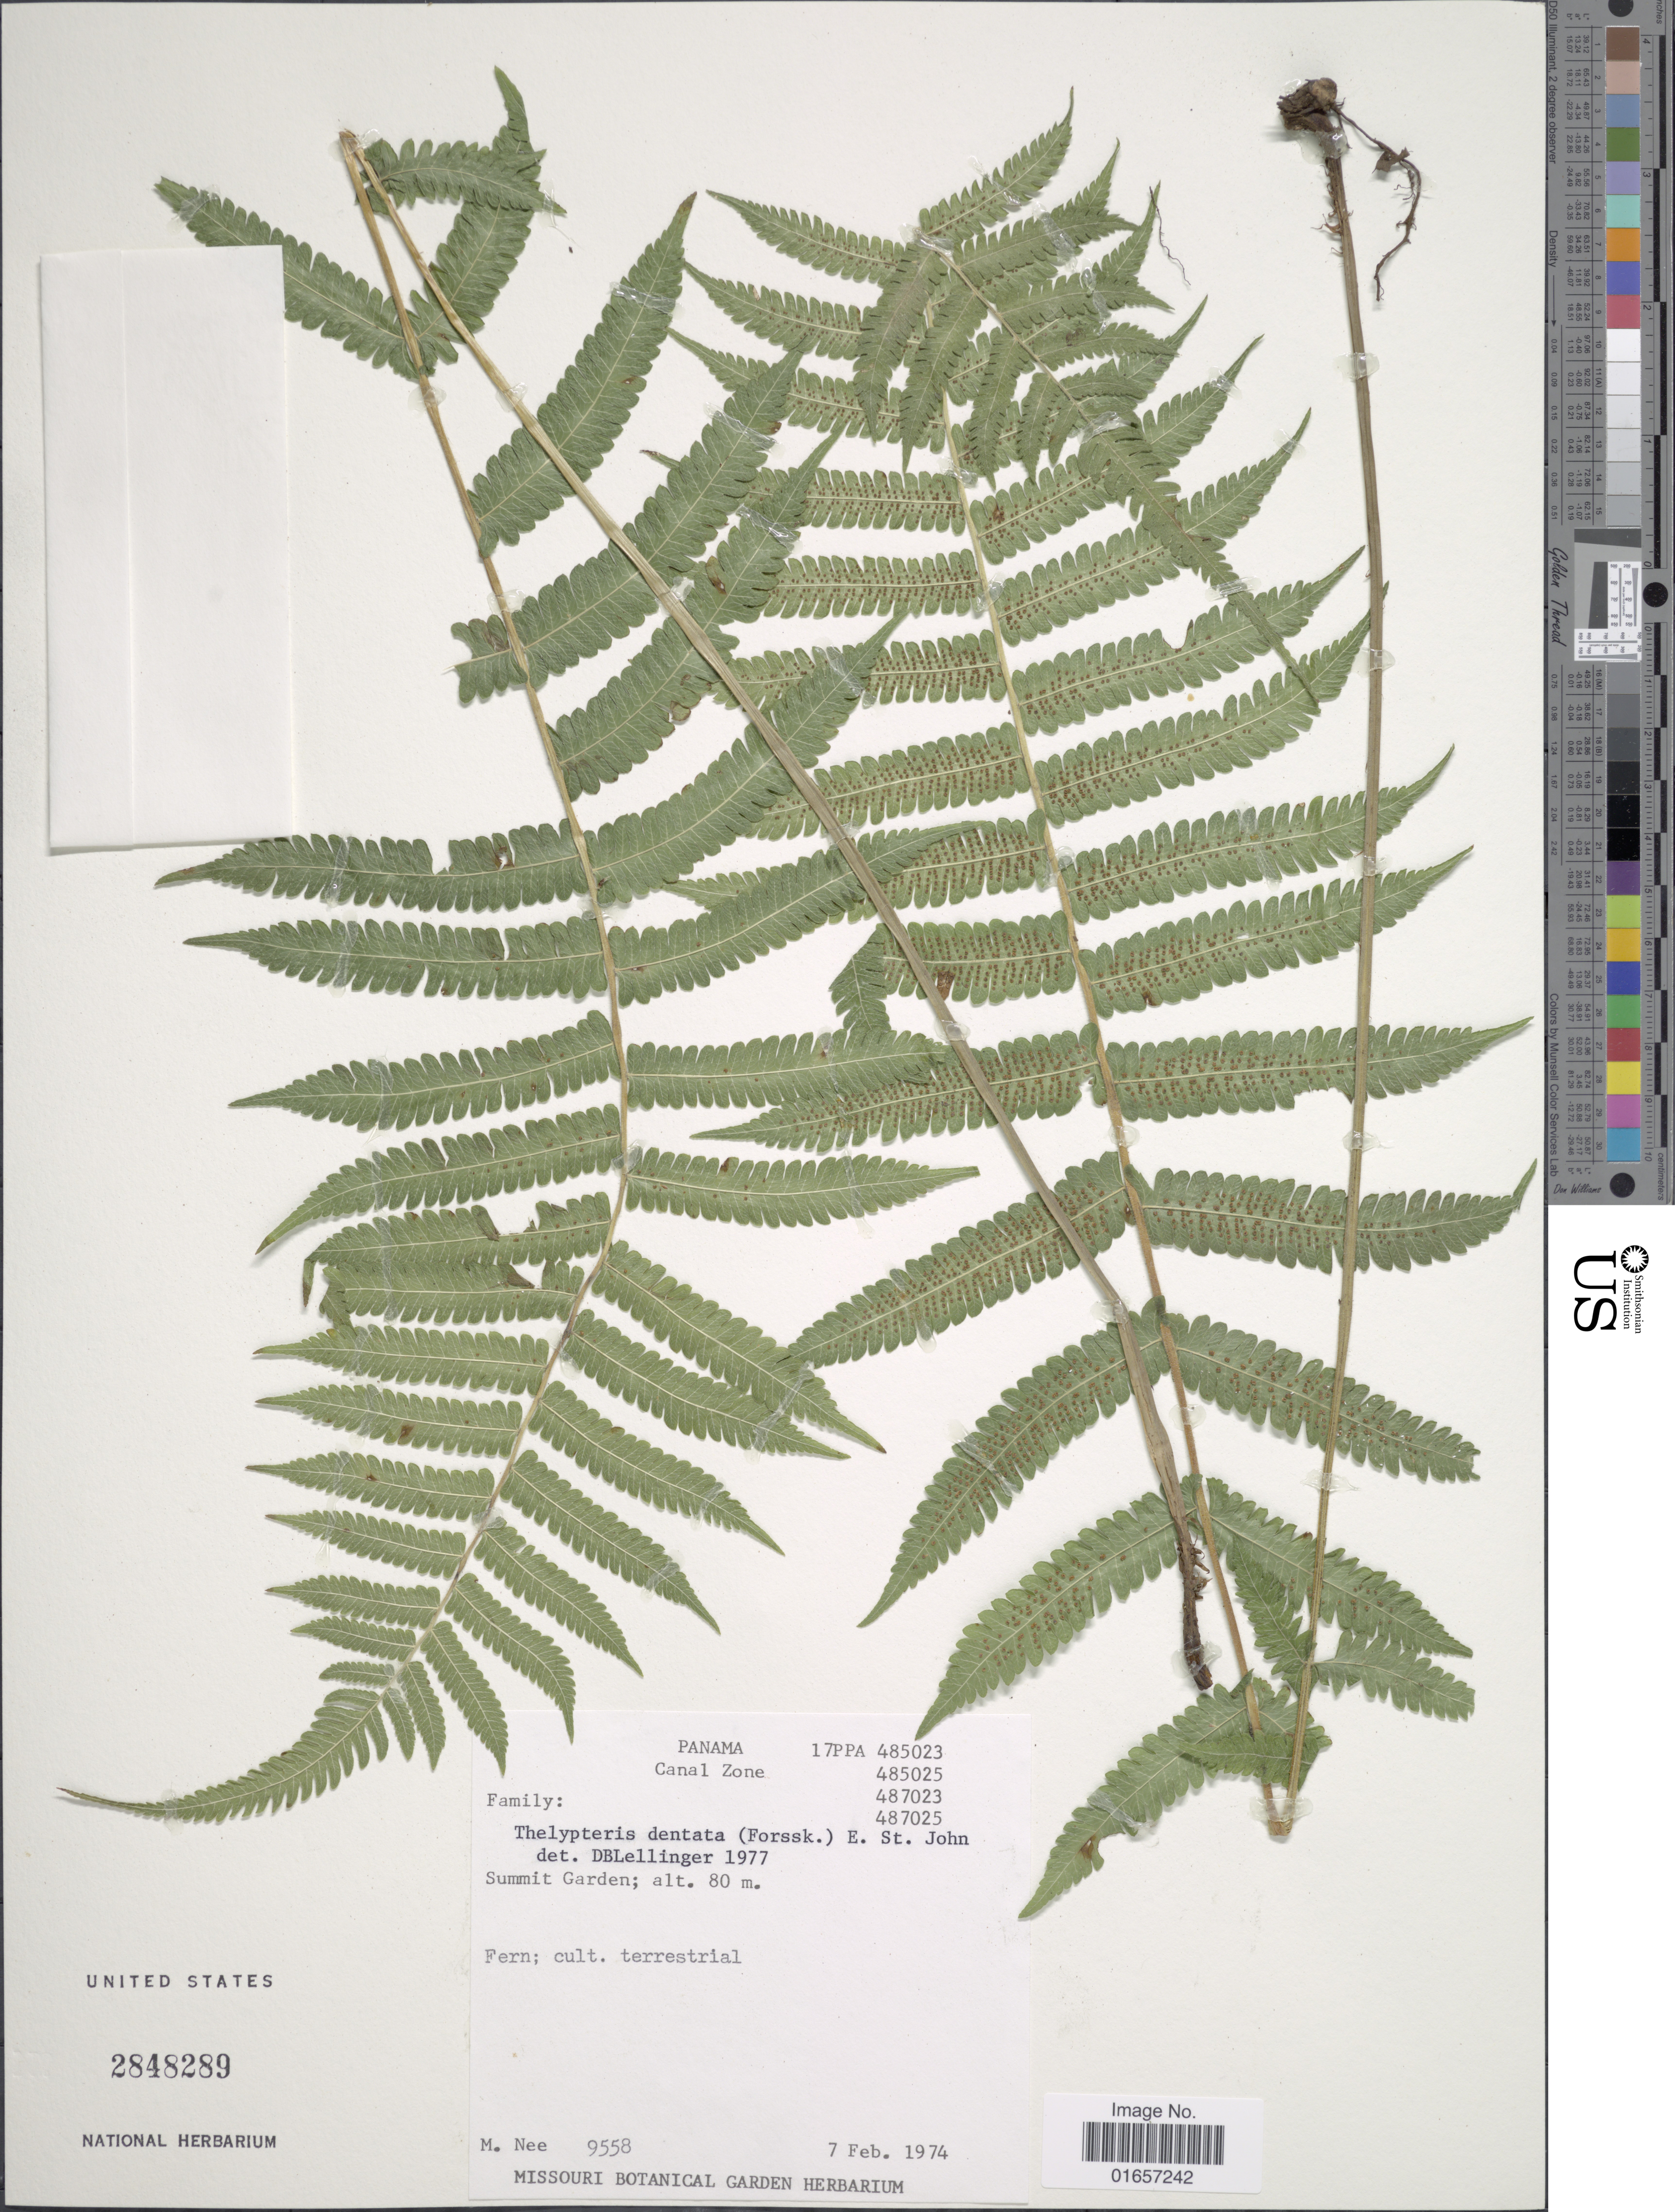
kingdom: Plantae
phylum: Tracheophyta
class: Polypodiopsida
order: Polypodiales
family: Thelypteridaceae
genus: Christella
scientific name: Christella dentata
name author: (Forssk.) Brownsey & Jermy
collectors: M. Nee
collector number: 9558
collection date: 1974-02-07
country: Panama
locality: Summit Garden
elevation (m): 80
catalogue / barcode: US 2848289